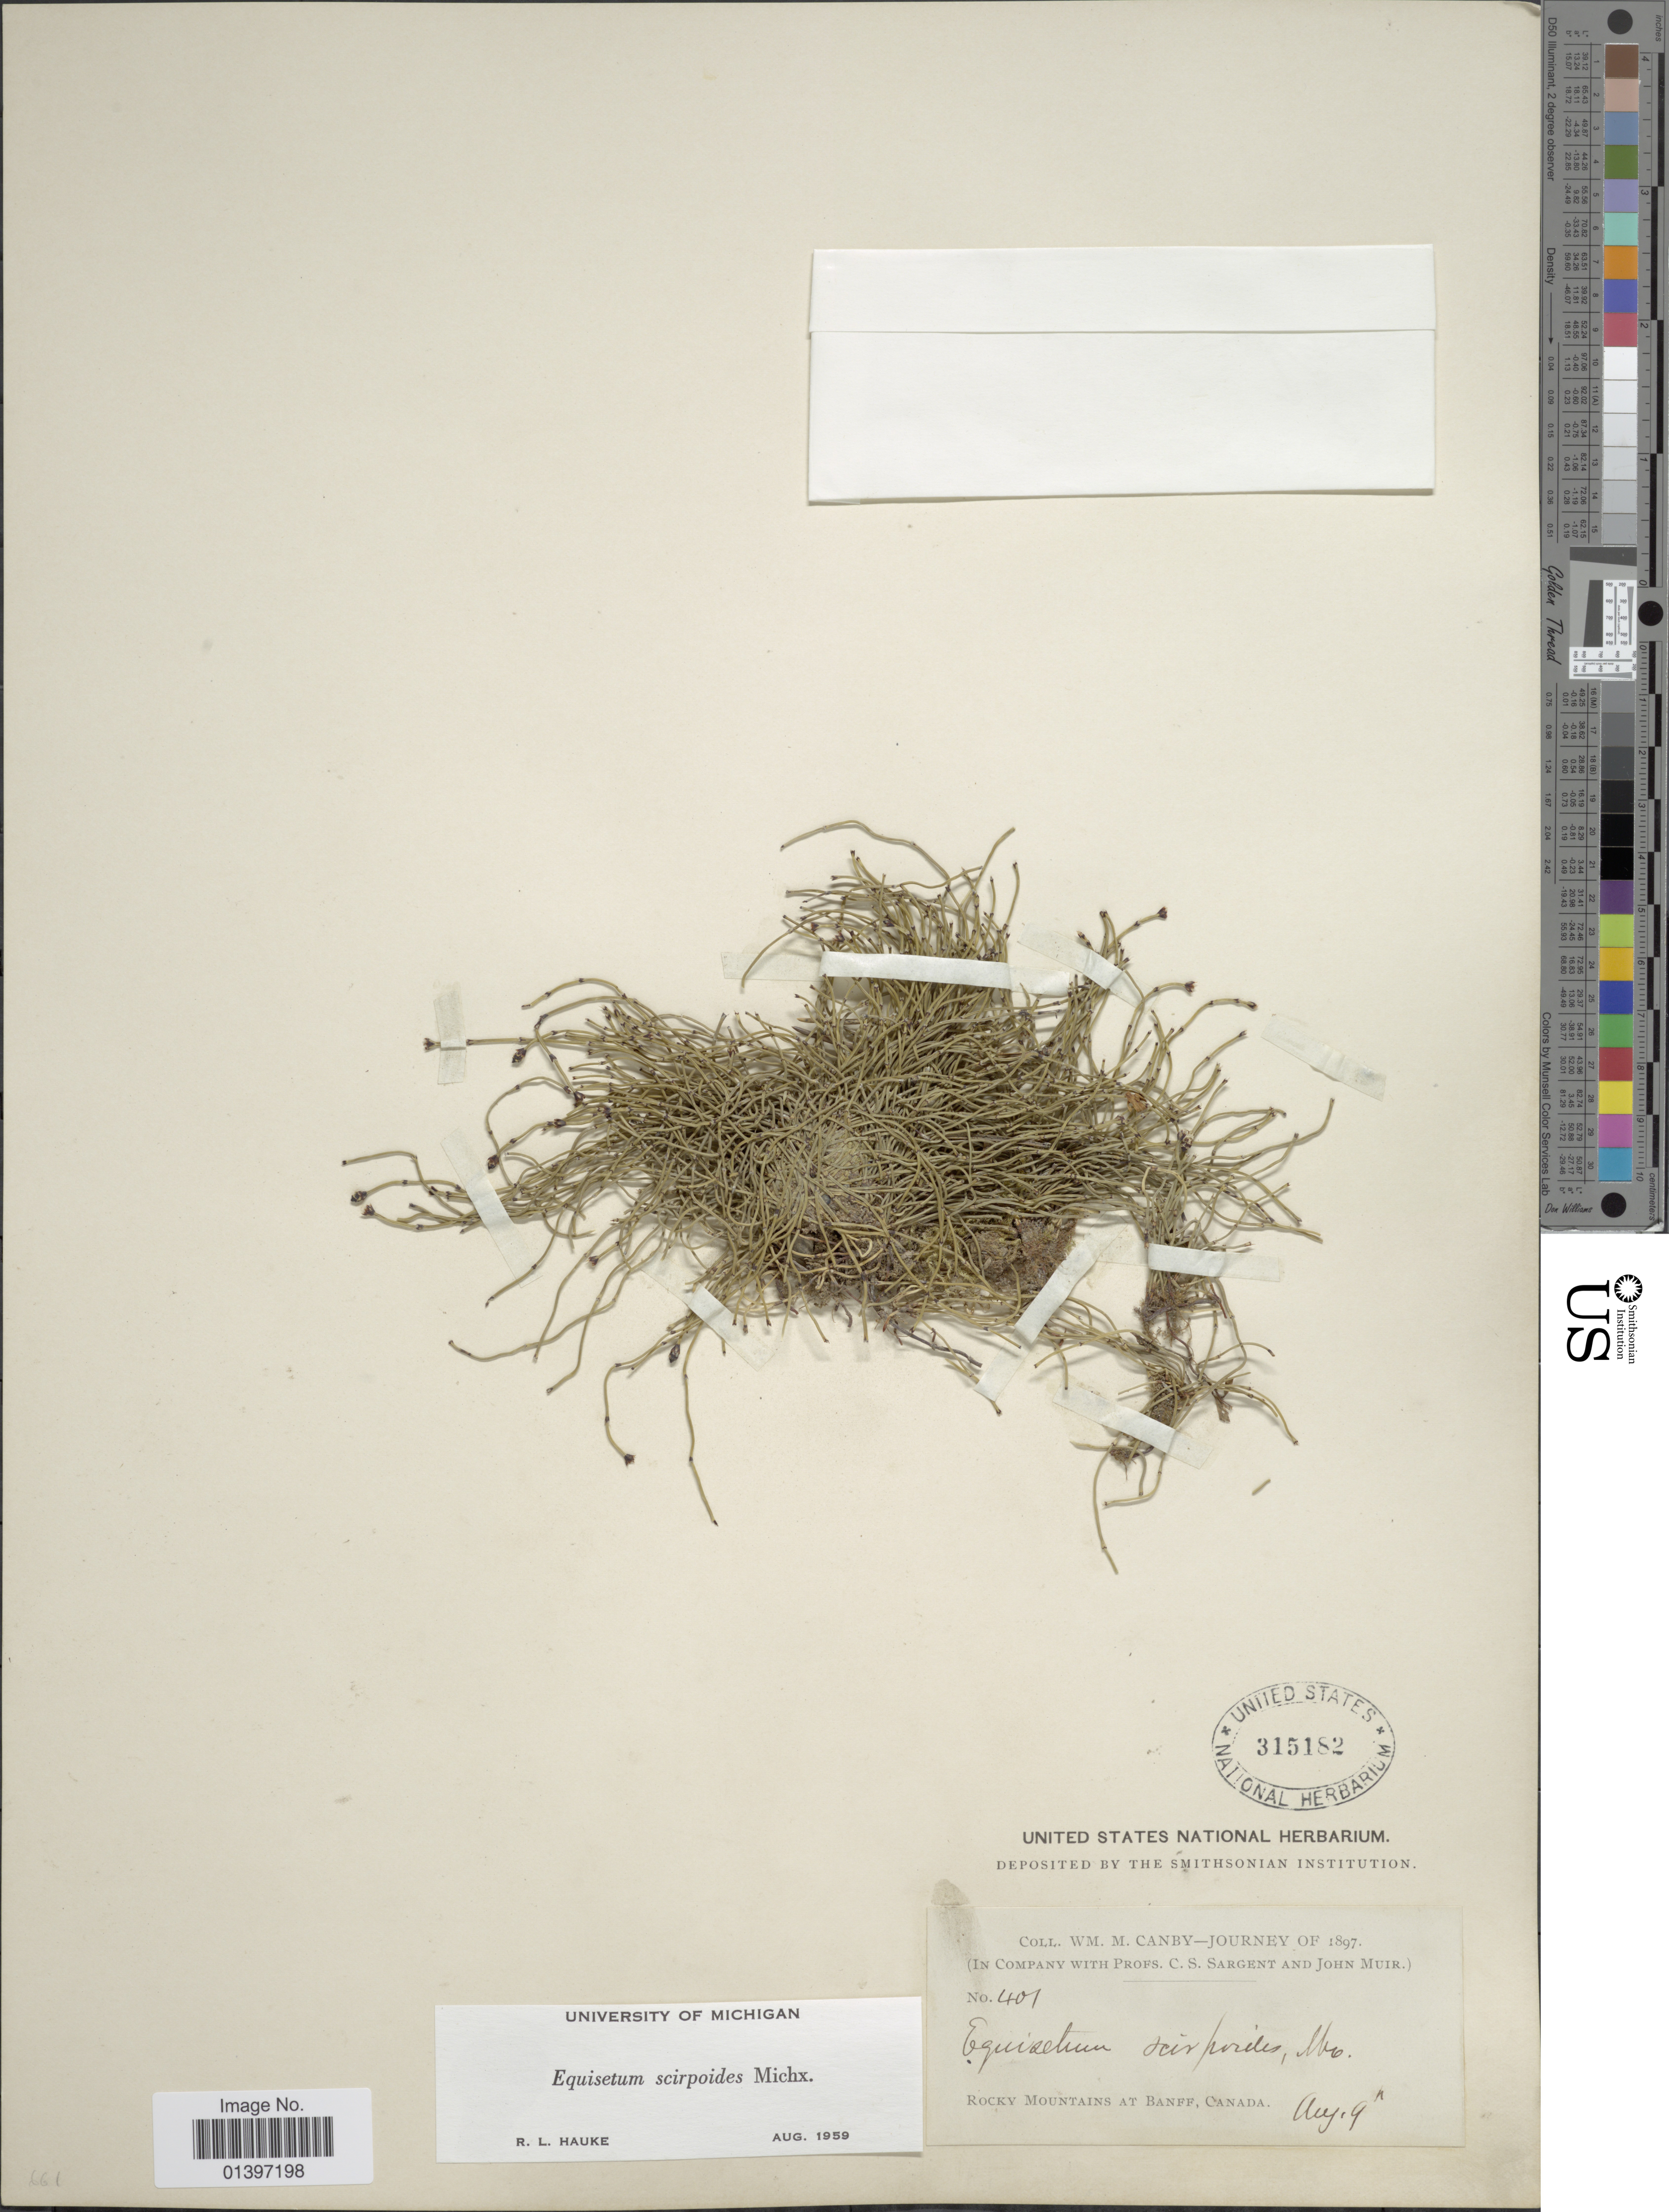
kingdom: Plantae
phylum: Tracheophyta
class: Polypodiopsida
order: Equisetales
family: Equisetaceae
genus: Equisetum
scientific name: Equisetum scirpoides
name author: Michx.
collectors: W. M. Canby, C. S. Sargent & J. Muir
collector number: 401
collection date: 1897-08-09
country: Canada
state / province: Alberta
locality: Rocky Mountains at Banff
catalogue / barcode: US 315182